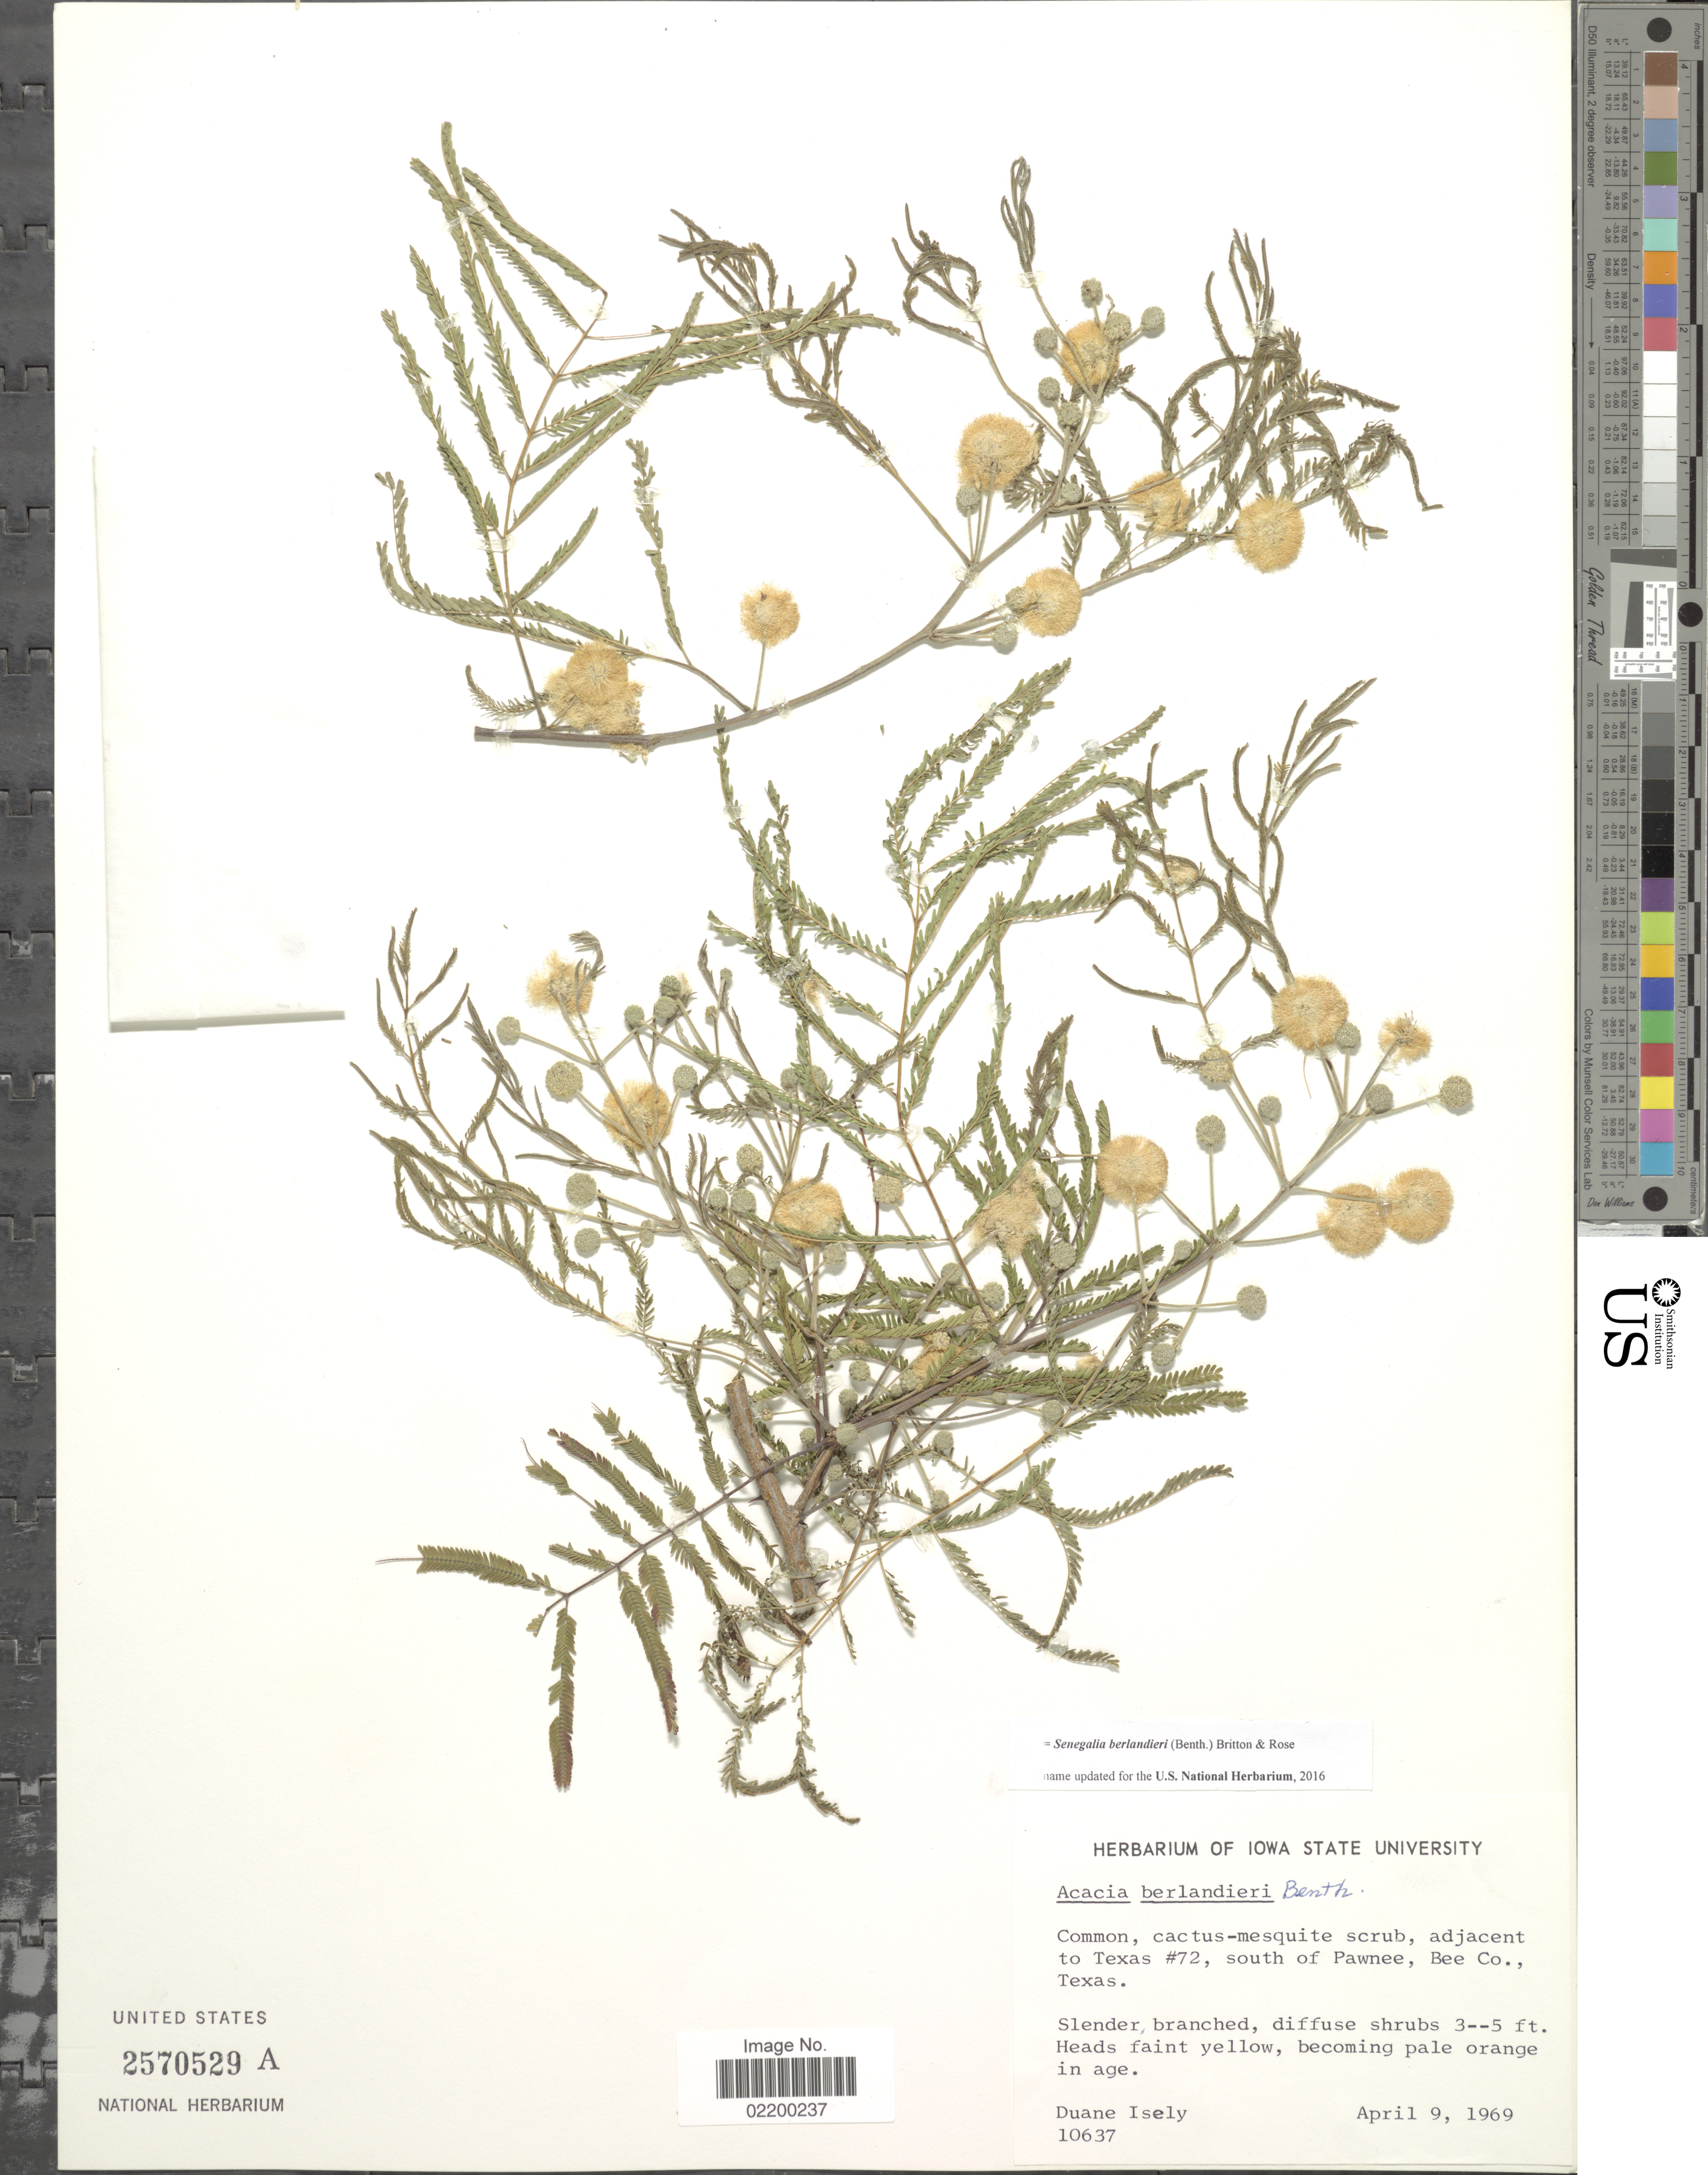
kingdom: Plantae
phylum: Tracheophyta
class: Magnoliopsida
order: Fabales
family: Fabaceae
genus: Senegalia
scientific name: Senegalia berlandieri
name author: (Benth.) Britton & Rose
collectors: D. Isely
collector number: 10637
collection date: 1969-04-09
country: United States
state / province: Texas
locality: Common, cactus-mequite scrub, adjacent to Texas #72, south of Pawnee, Bee Co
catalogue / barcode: US 2570529A